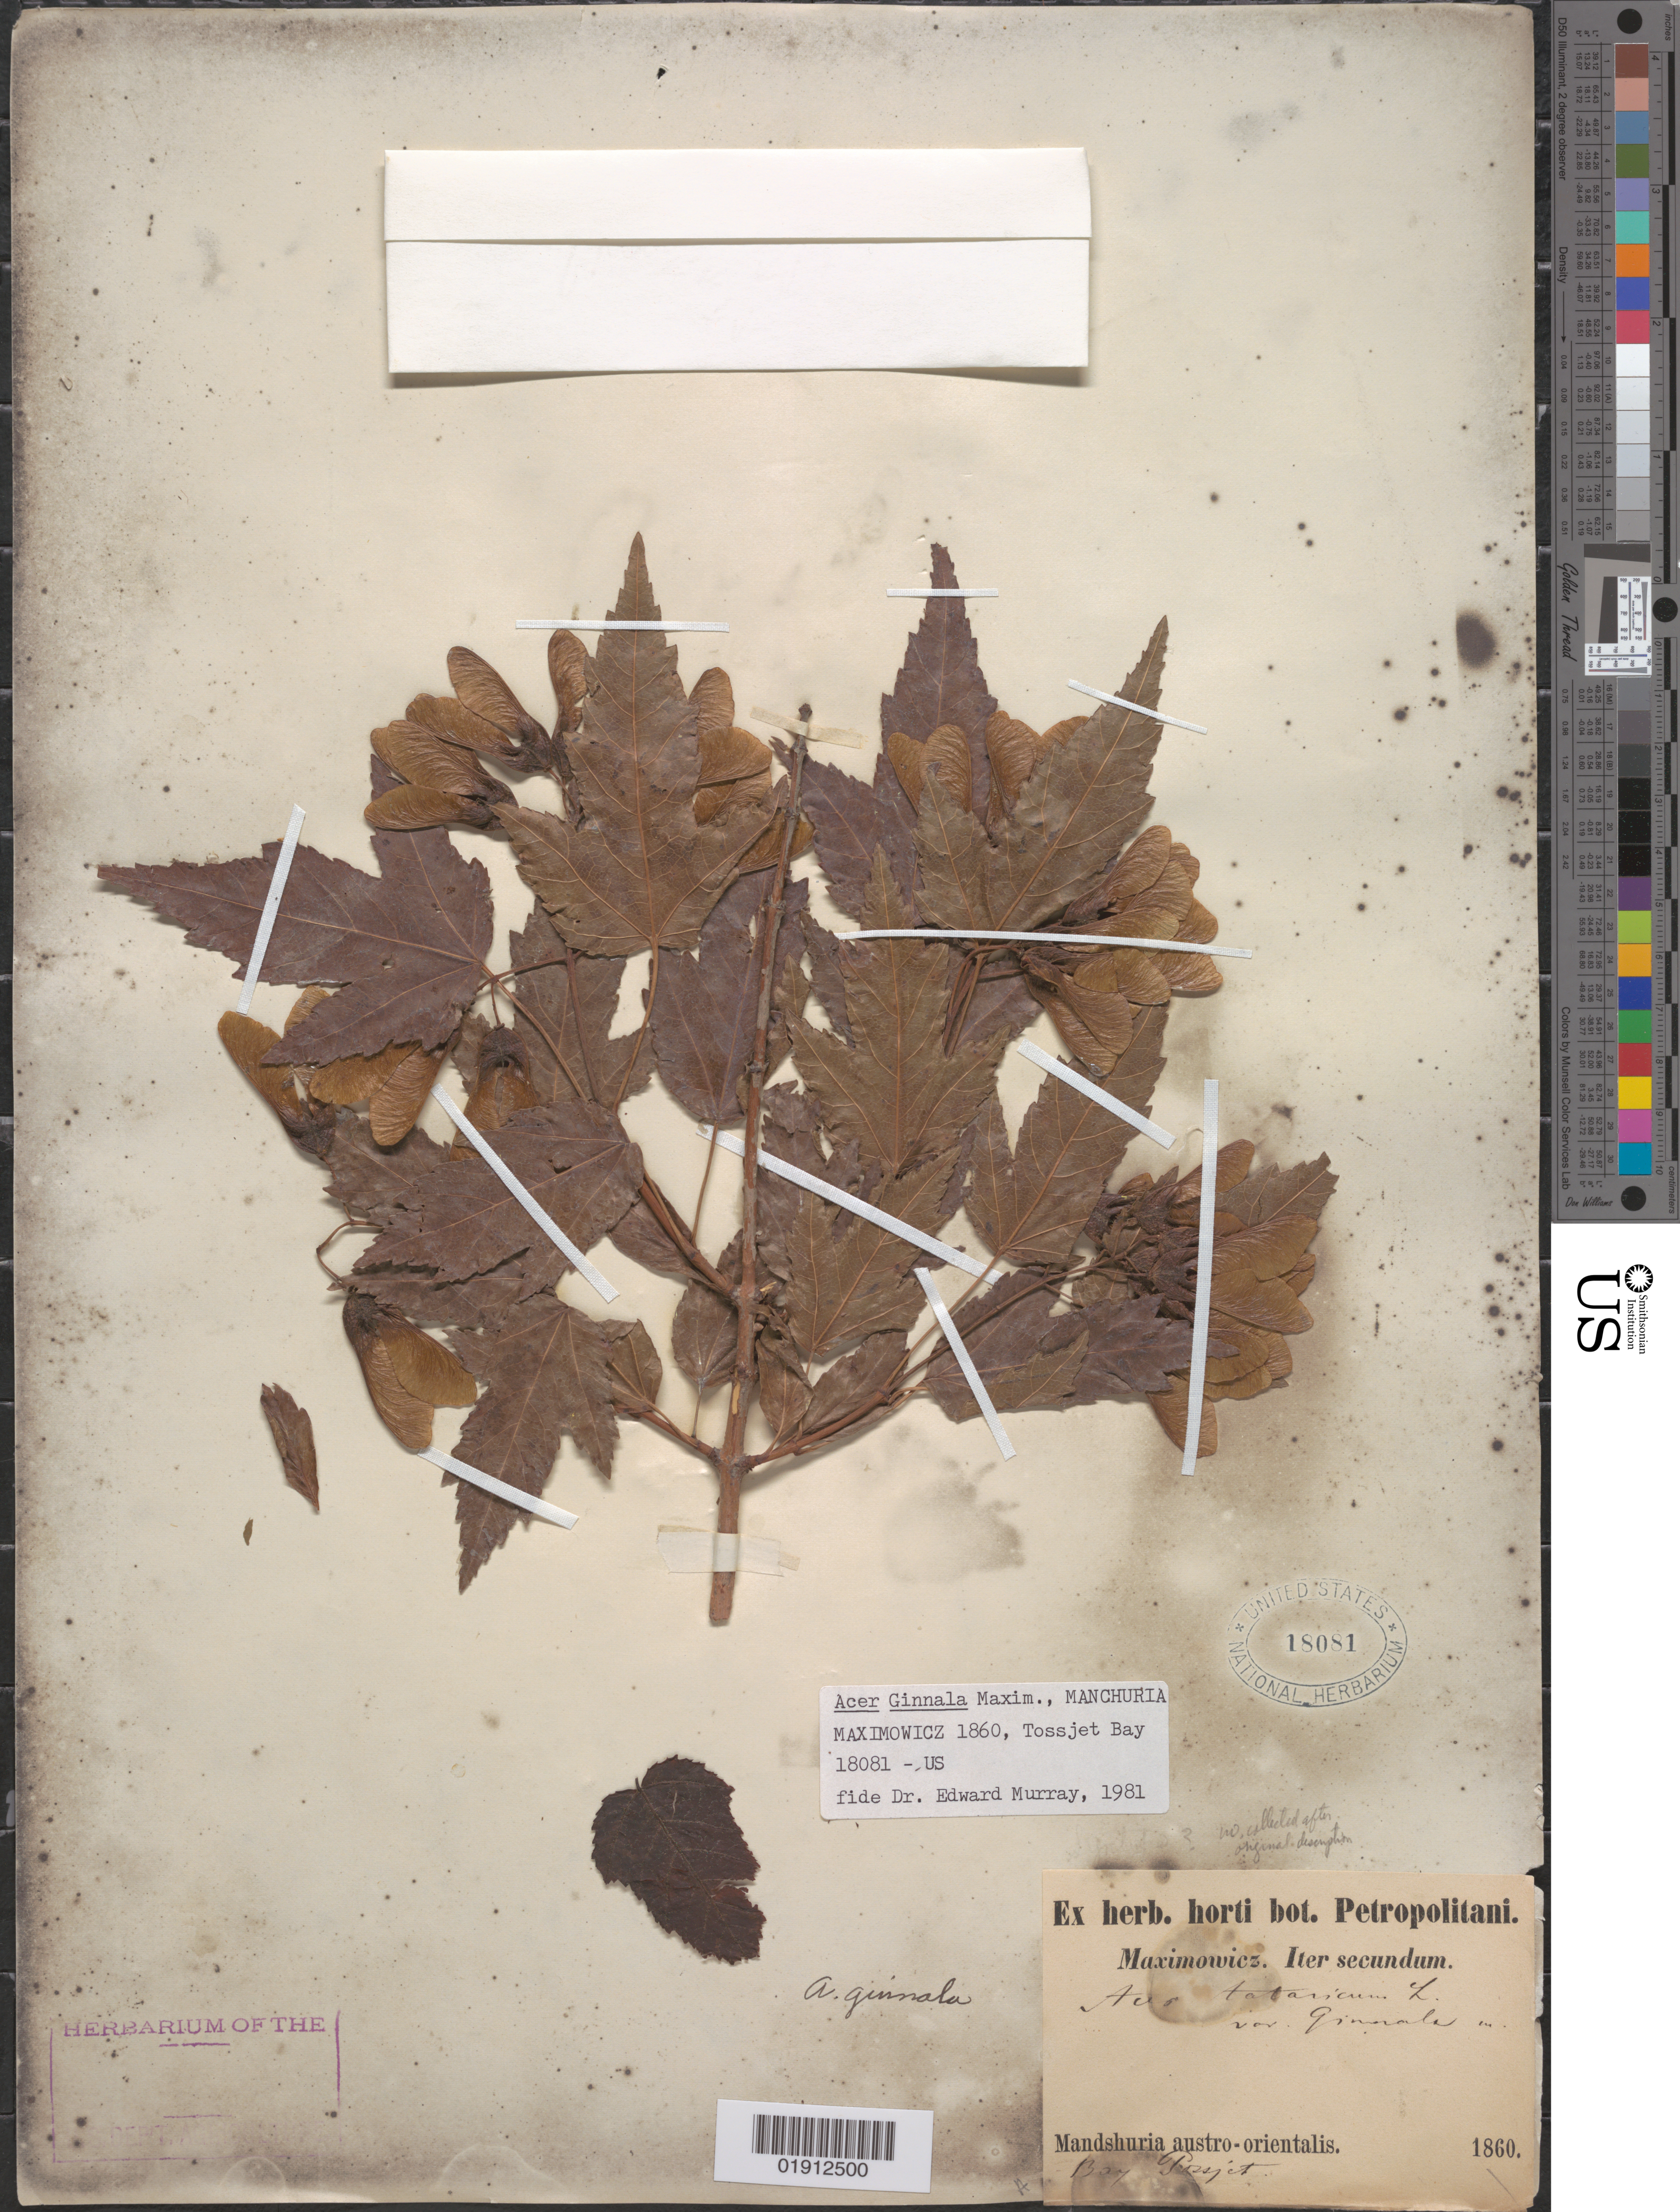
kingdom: Plantae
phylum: Tracheophyta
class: Magnoliopsida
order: Sapindales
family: Sapindaceae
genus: Acer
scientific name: Acer ginnala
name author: Maxim.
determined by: Murray, Edward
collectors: -. Maximowicz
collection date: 1860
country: China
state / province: Manchuria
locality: Bay Trosjet [?]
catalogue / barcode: US 18081